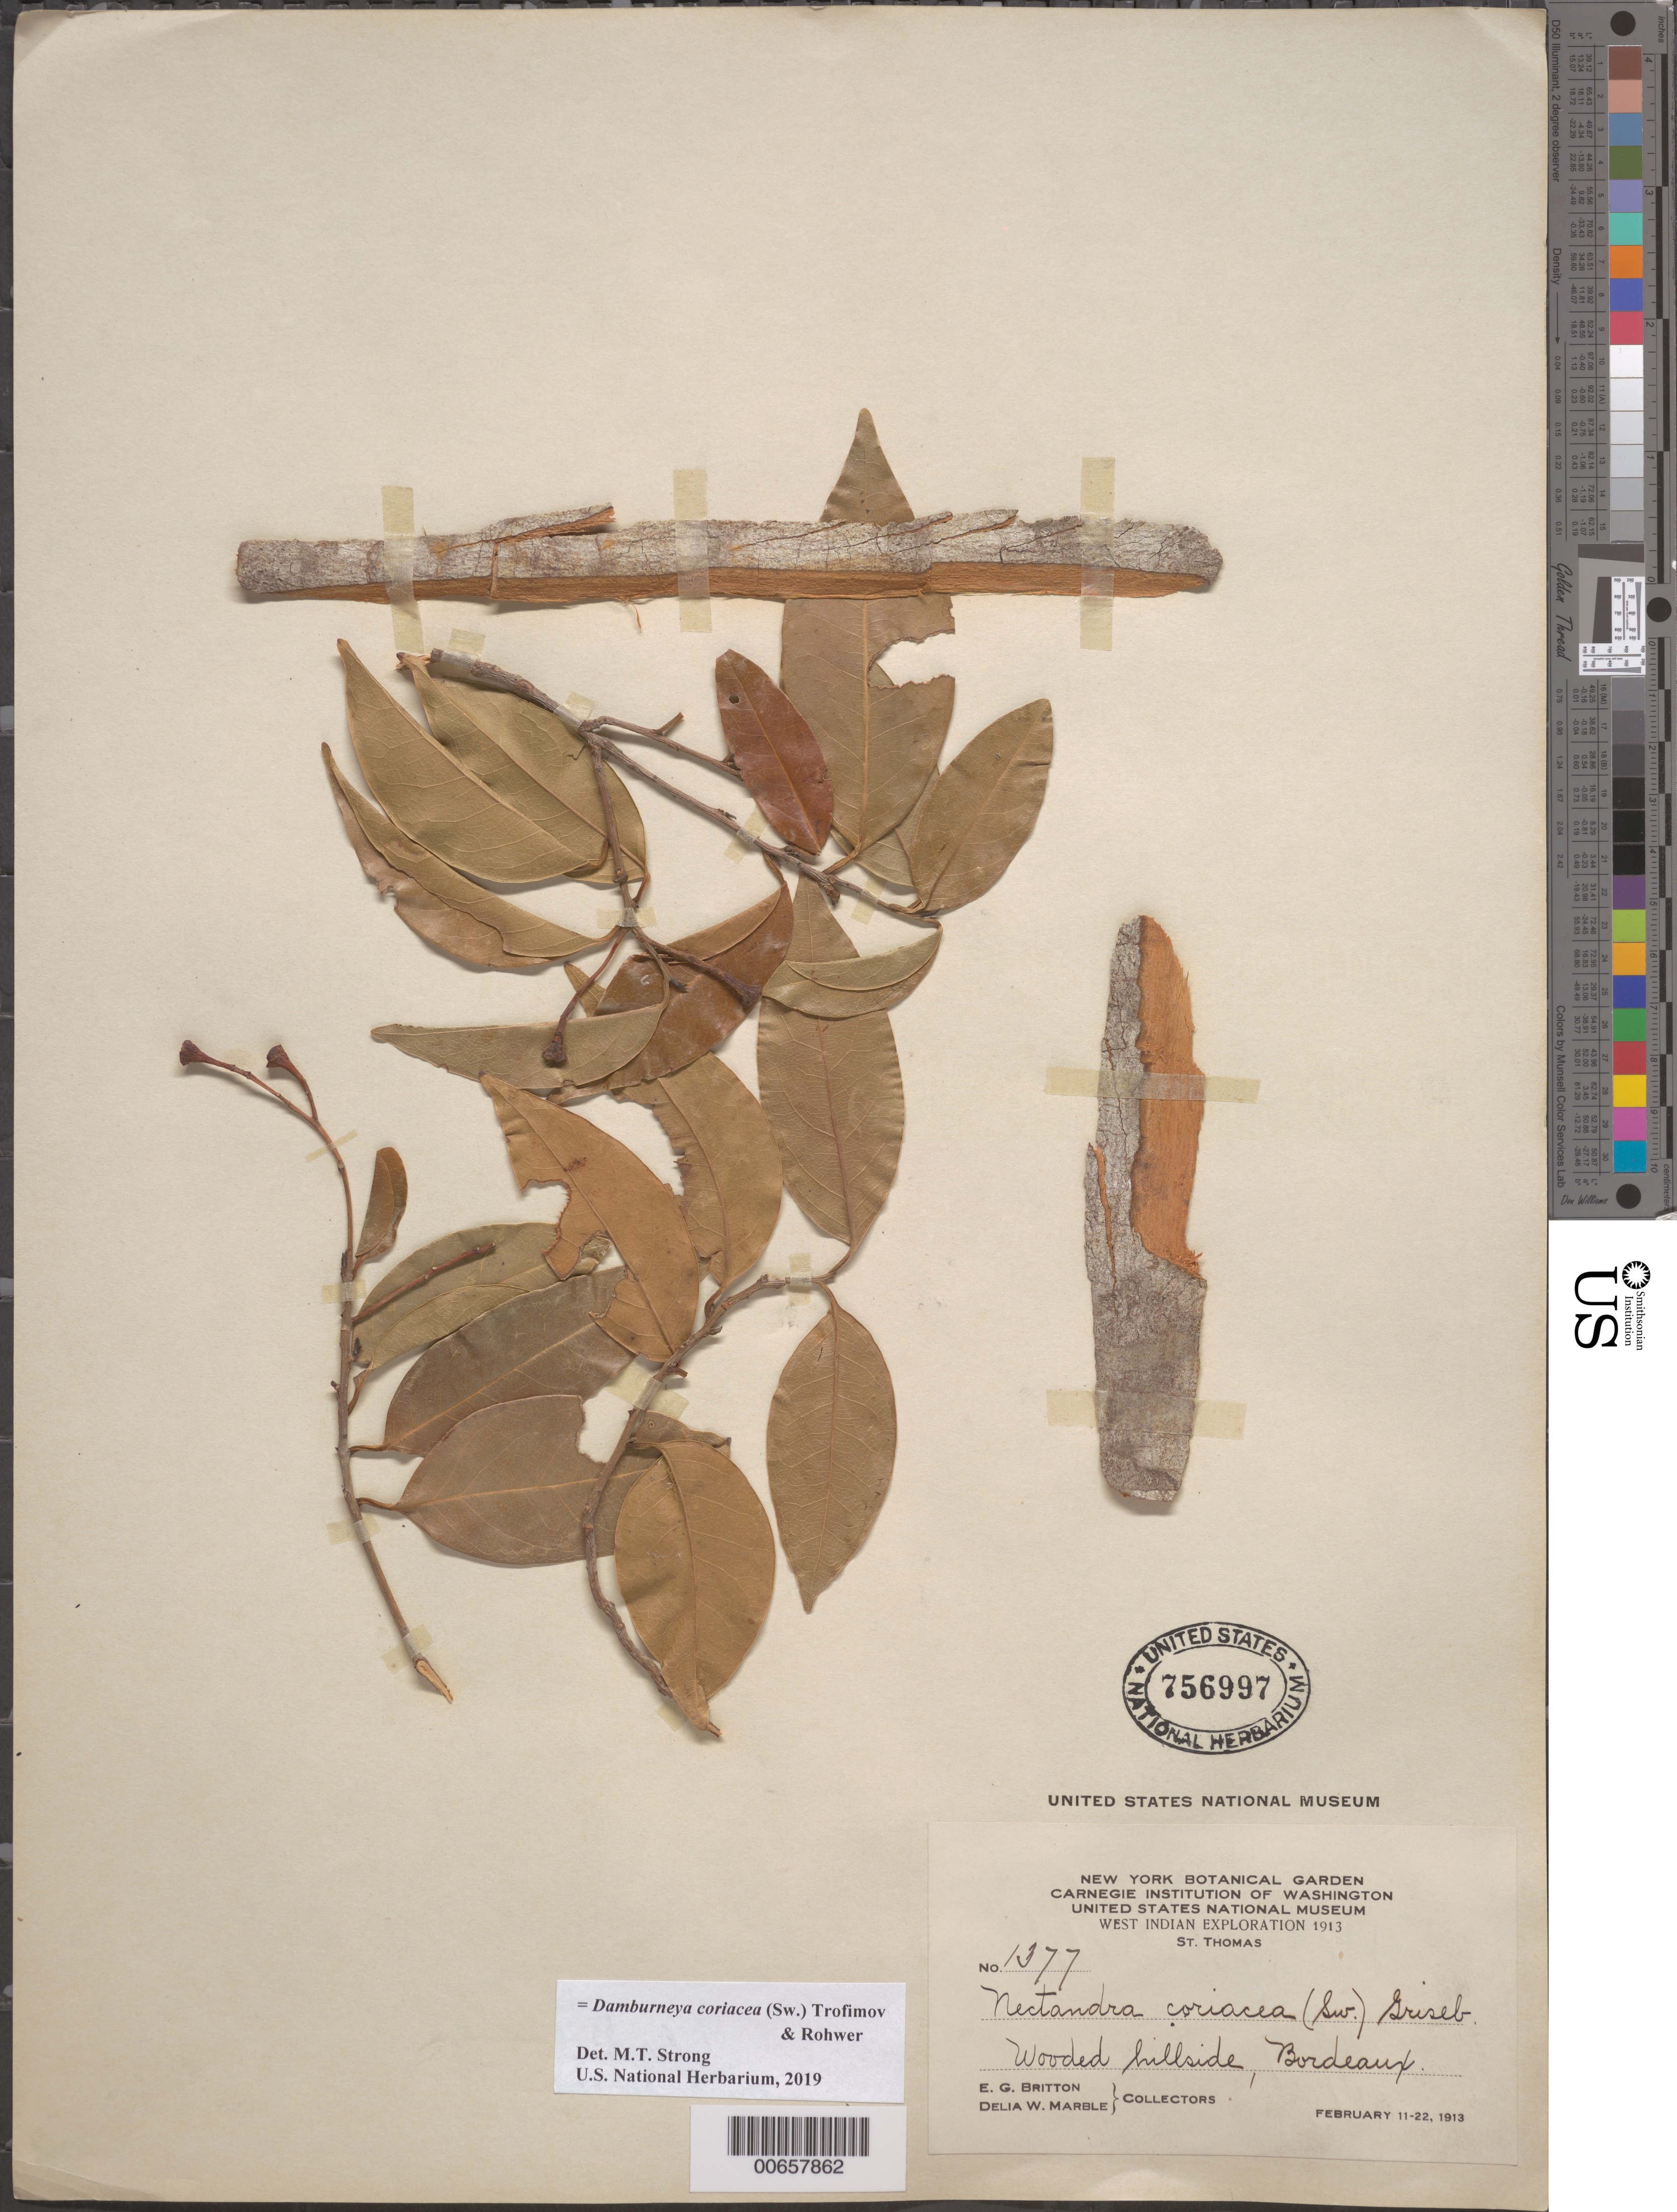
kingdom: Plantae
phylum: Tracheophyta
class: Magnoliopsida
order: Laurales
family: Lauraceae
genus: Damburneya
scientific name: Damburneya coriacea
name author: (Sw.) Trofimov & Rohwer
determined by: Strong, M. T., (US), Smithsonian Institution - National Museum of Natural History (UNITED STATES)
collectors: E. G. Britton & D. W. Marble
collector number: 1377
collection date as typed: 11 Feb 1913 to 22 Feb 1913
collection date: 1913-02-11/1913-02-22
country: U.S. Virgin Islands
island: St. Thomas Island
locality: Bordeaux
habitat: Wooded hillside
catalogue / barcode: US 756997